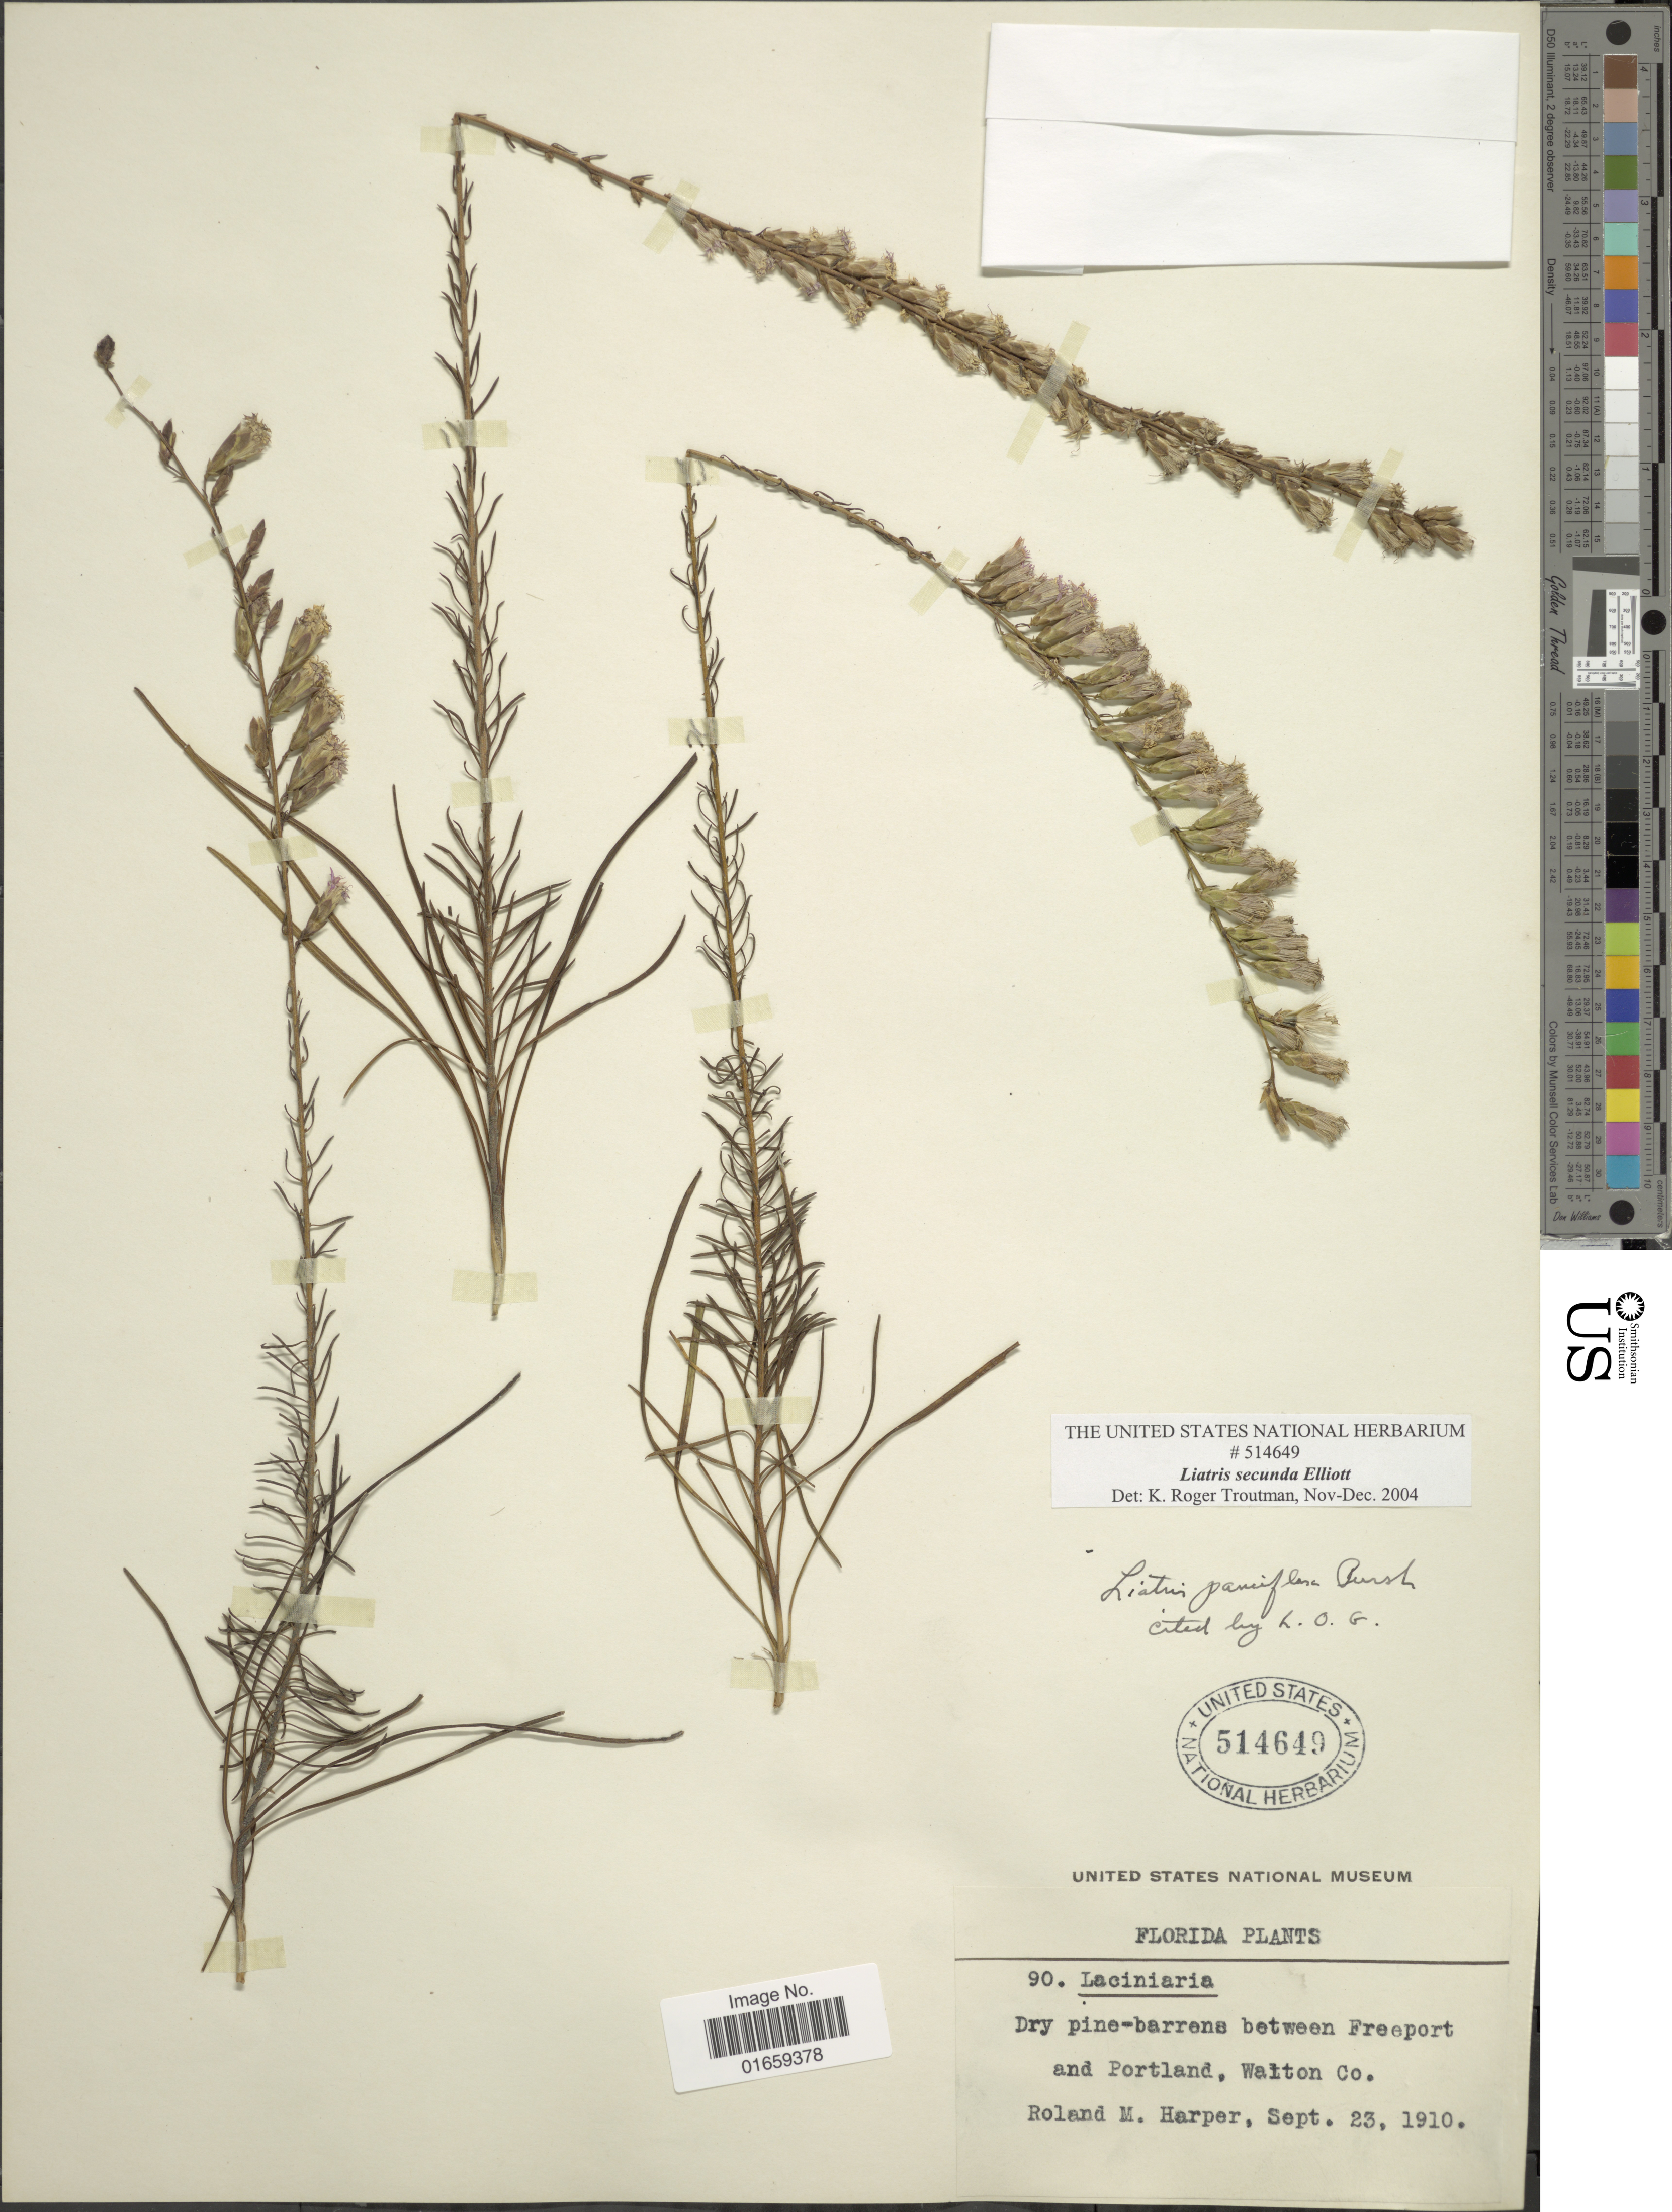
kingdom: Plantae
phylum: Tracheophyta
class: Magnoliopsida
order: Asterales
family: Asteraceae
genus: Liatris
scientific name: Liatris secunda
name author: Elliott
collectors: R. M. Harper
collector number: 90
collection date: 1910-09-23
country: United States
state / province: Florida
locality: Between Freeport and Portland, Watton Co.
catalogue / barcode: US 514649